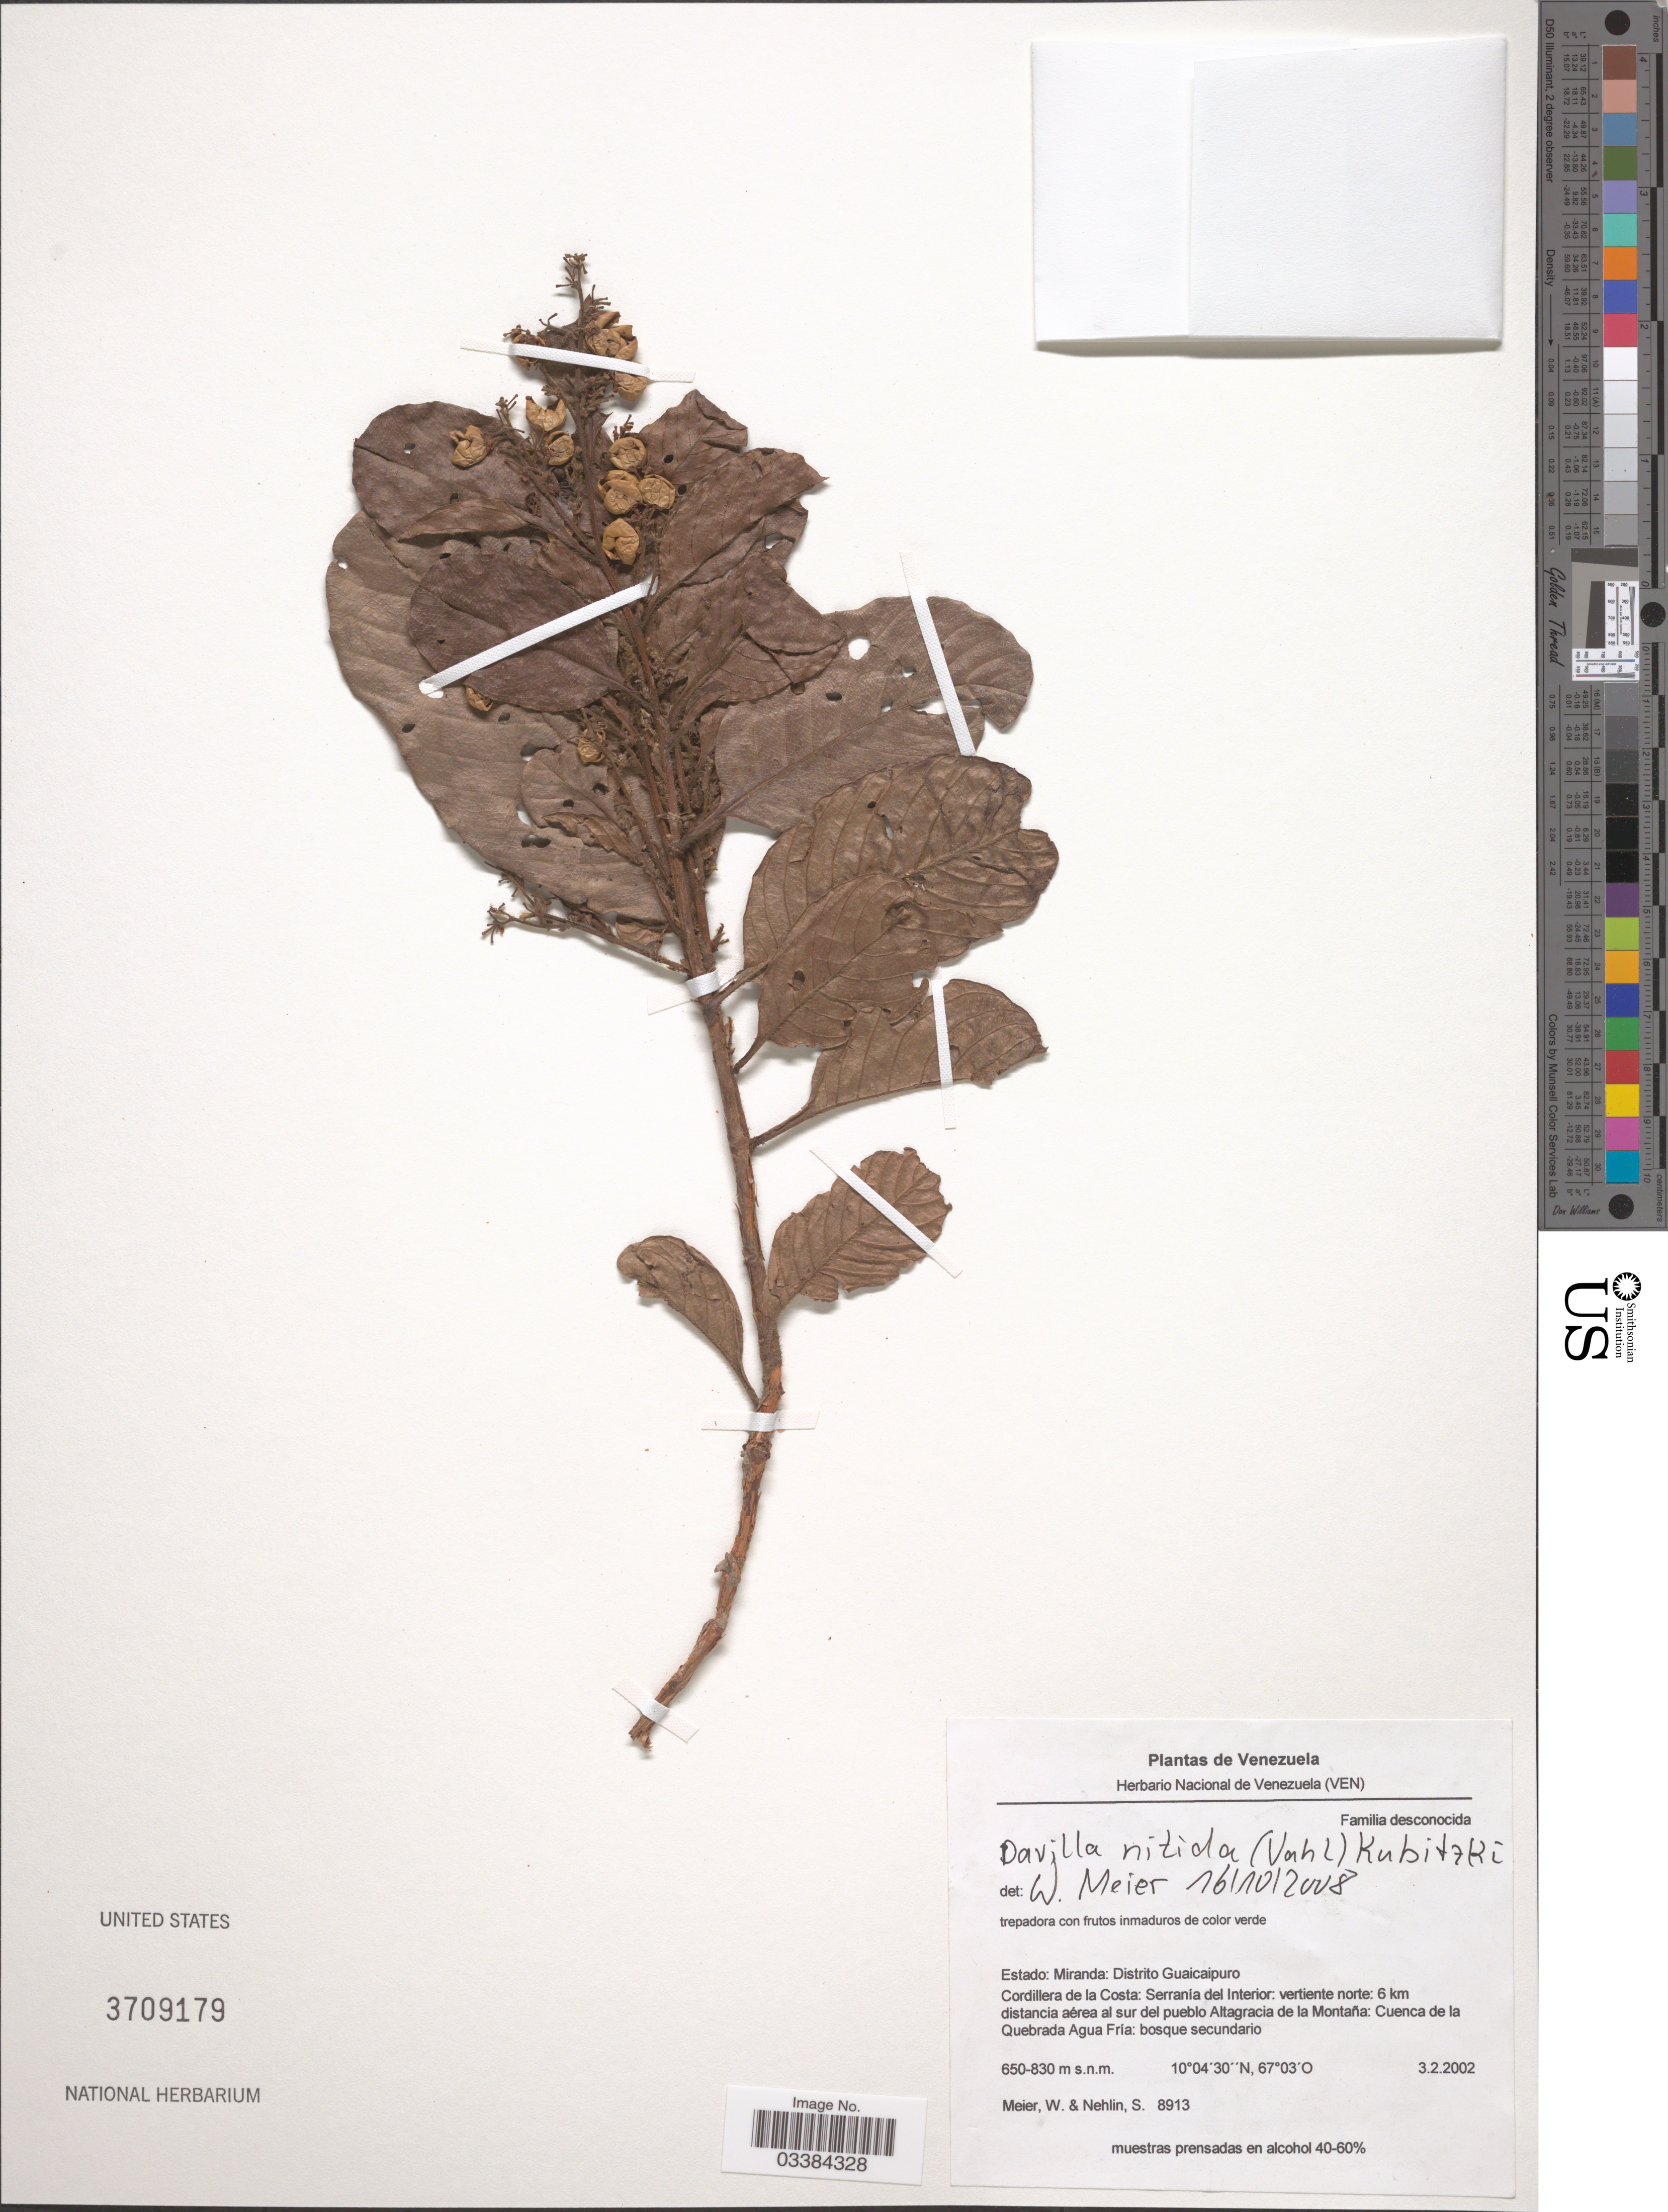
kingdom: Plantae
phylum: Tracheophyta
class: Magnoliopsida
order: Dilleniales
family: Dilleniaceae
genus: Davilla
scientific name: Davilla nitida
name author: (Vahl) Kubitzki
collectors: W. Meier & S. Nehlin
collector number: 8913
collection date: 2002-02-03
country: Venezuela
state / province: Miranda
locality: Distrito Guaicaipuro. Cordillera de la Costa: Serranía del Interior: vertiente norte: 6 km distancia aérea al sur del pueblo Altagracia de la Montaña: Cuenca de la Quebrada Agua Fría.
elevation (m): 650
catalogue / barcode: US 3709179